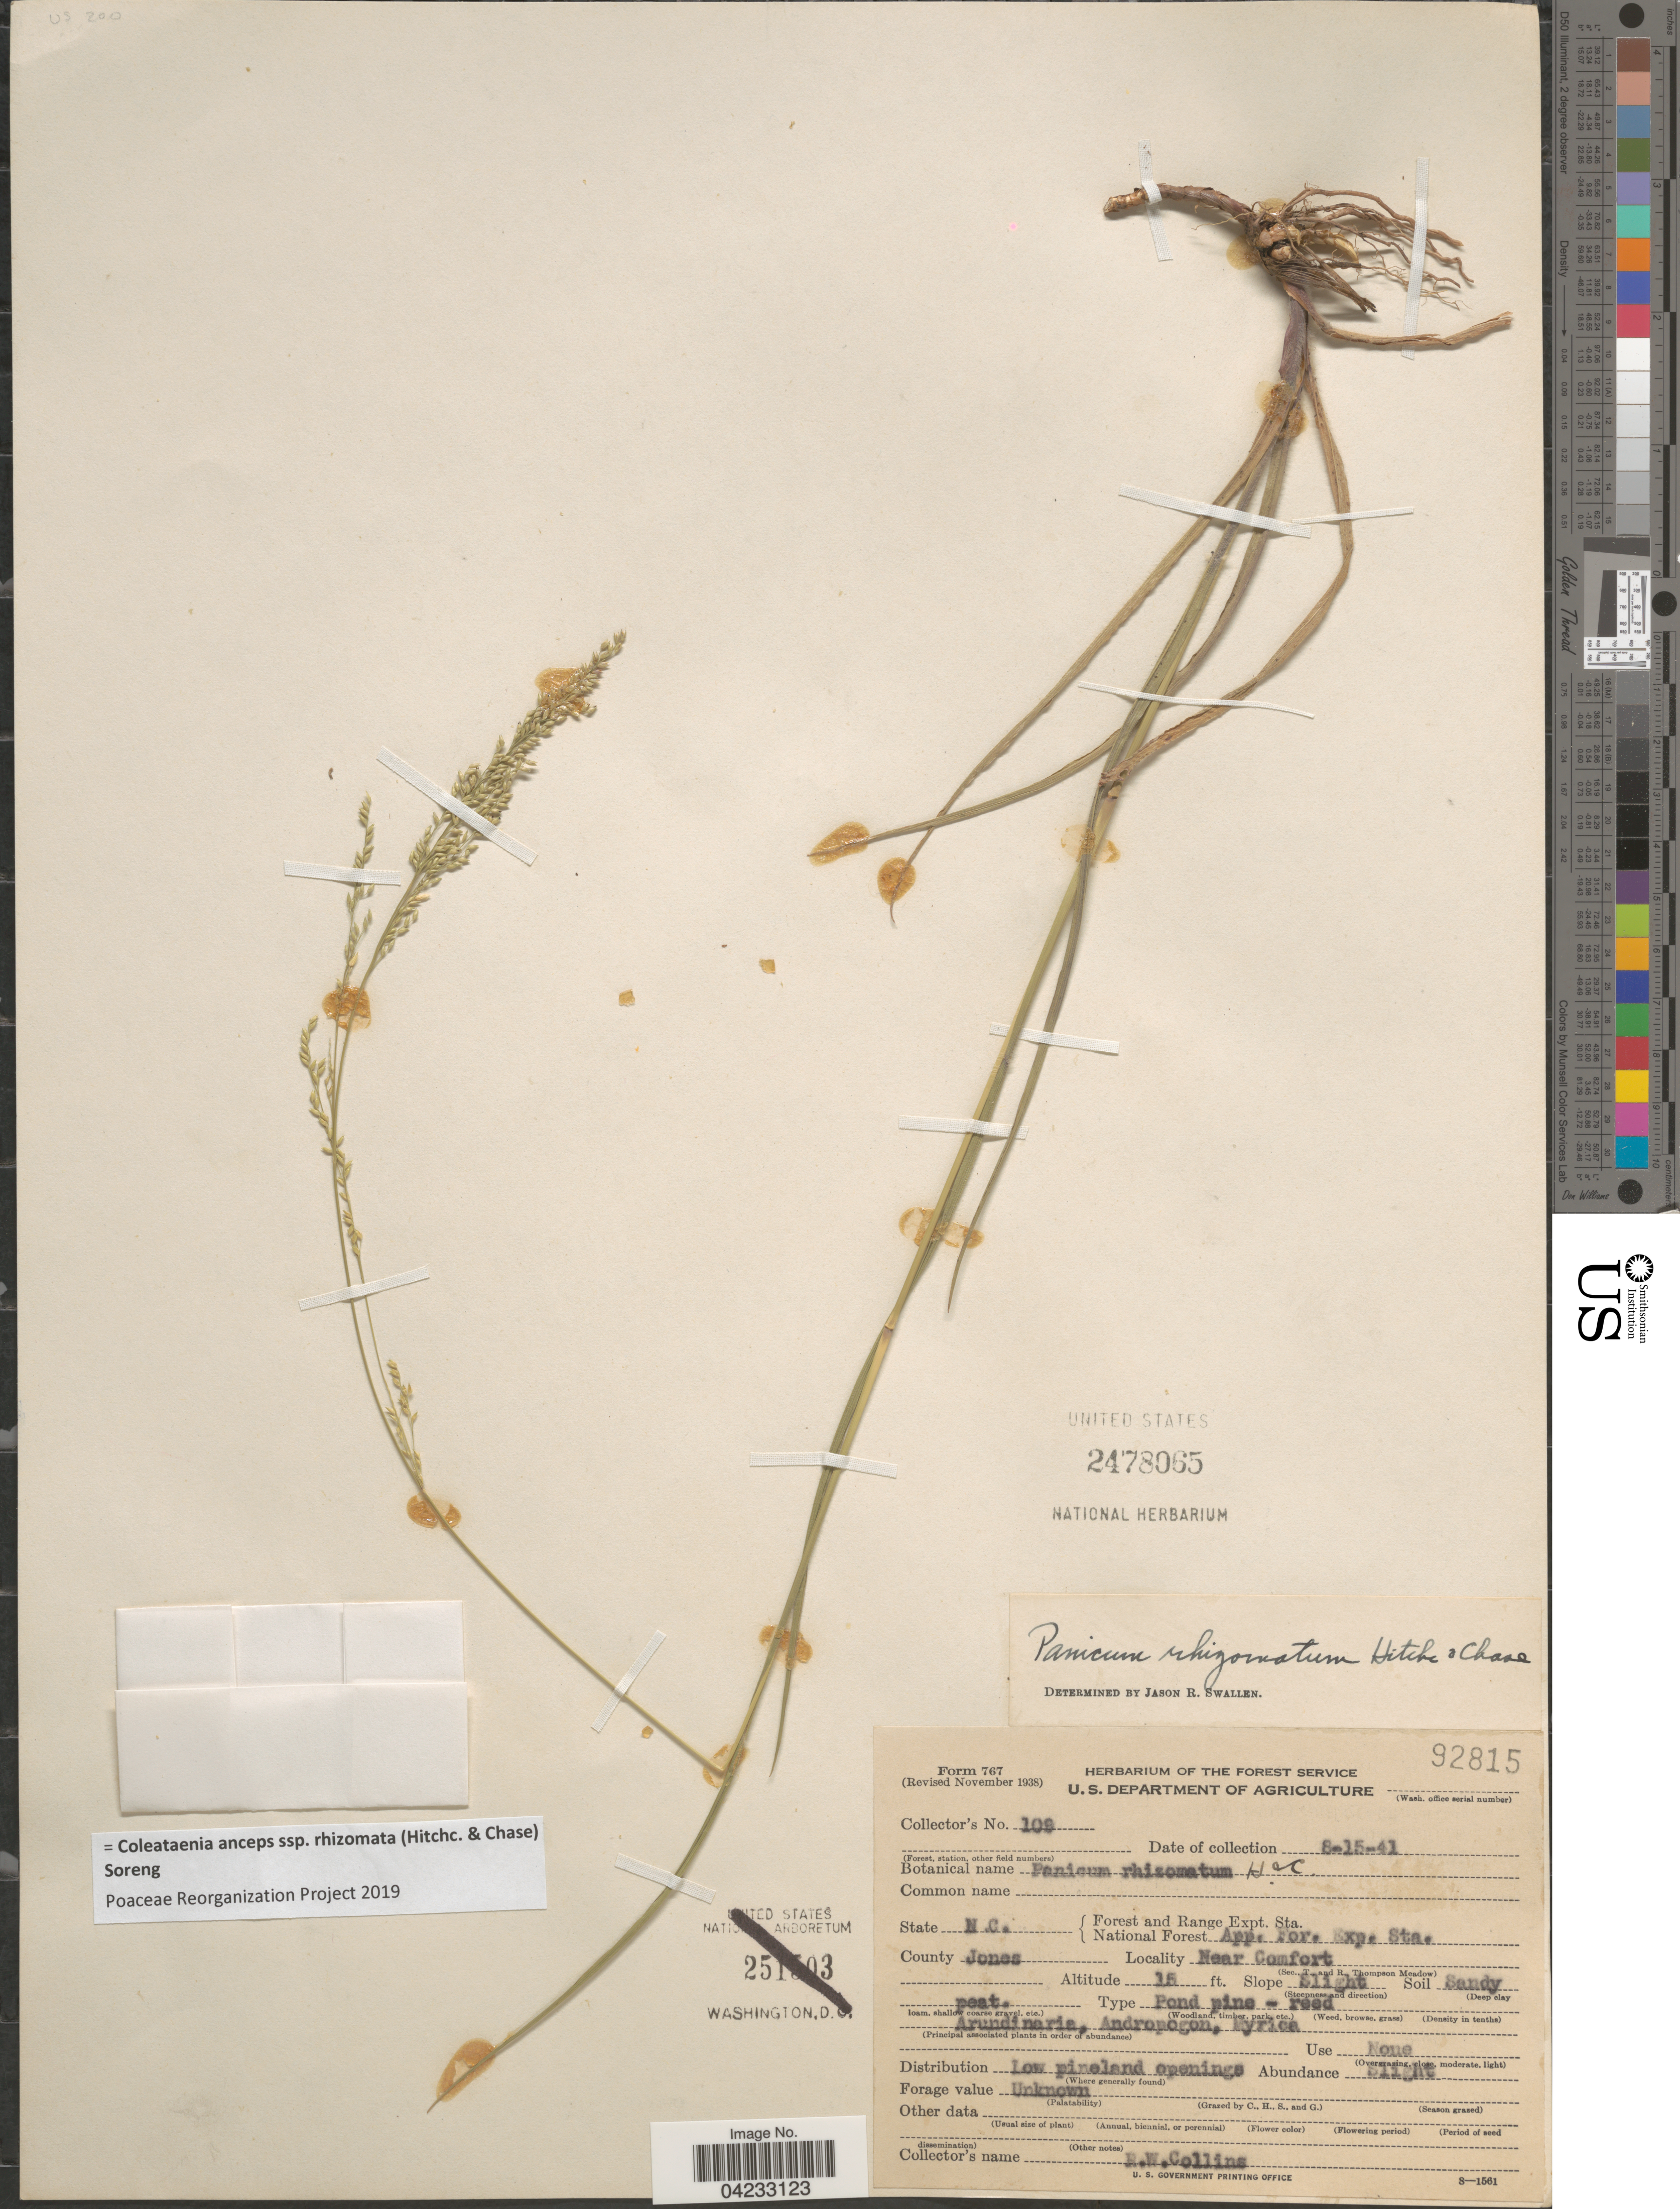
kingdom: Plantae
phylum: Tracheophyta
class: Liliopsida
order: Poales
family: Poaceae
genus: Coleataenia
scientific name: Coleataenia anceps subsp. rhizomata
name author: (Hitchc. & Chase) Soreng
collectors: R. Collins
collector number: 108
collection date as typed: Transcribed d/m/y: 15/8/41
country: United States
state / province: North Carolina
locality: Forest and Range Expt. Sta. National Forest App. For. Exp. Sta. County Jones. Near Comfort.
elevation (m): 5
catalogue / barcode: US 2478065